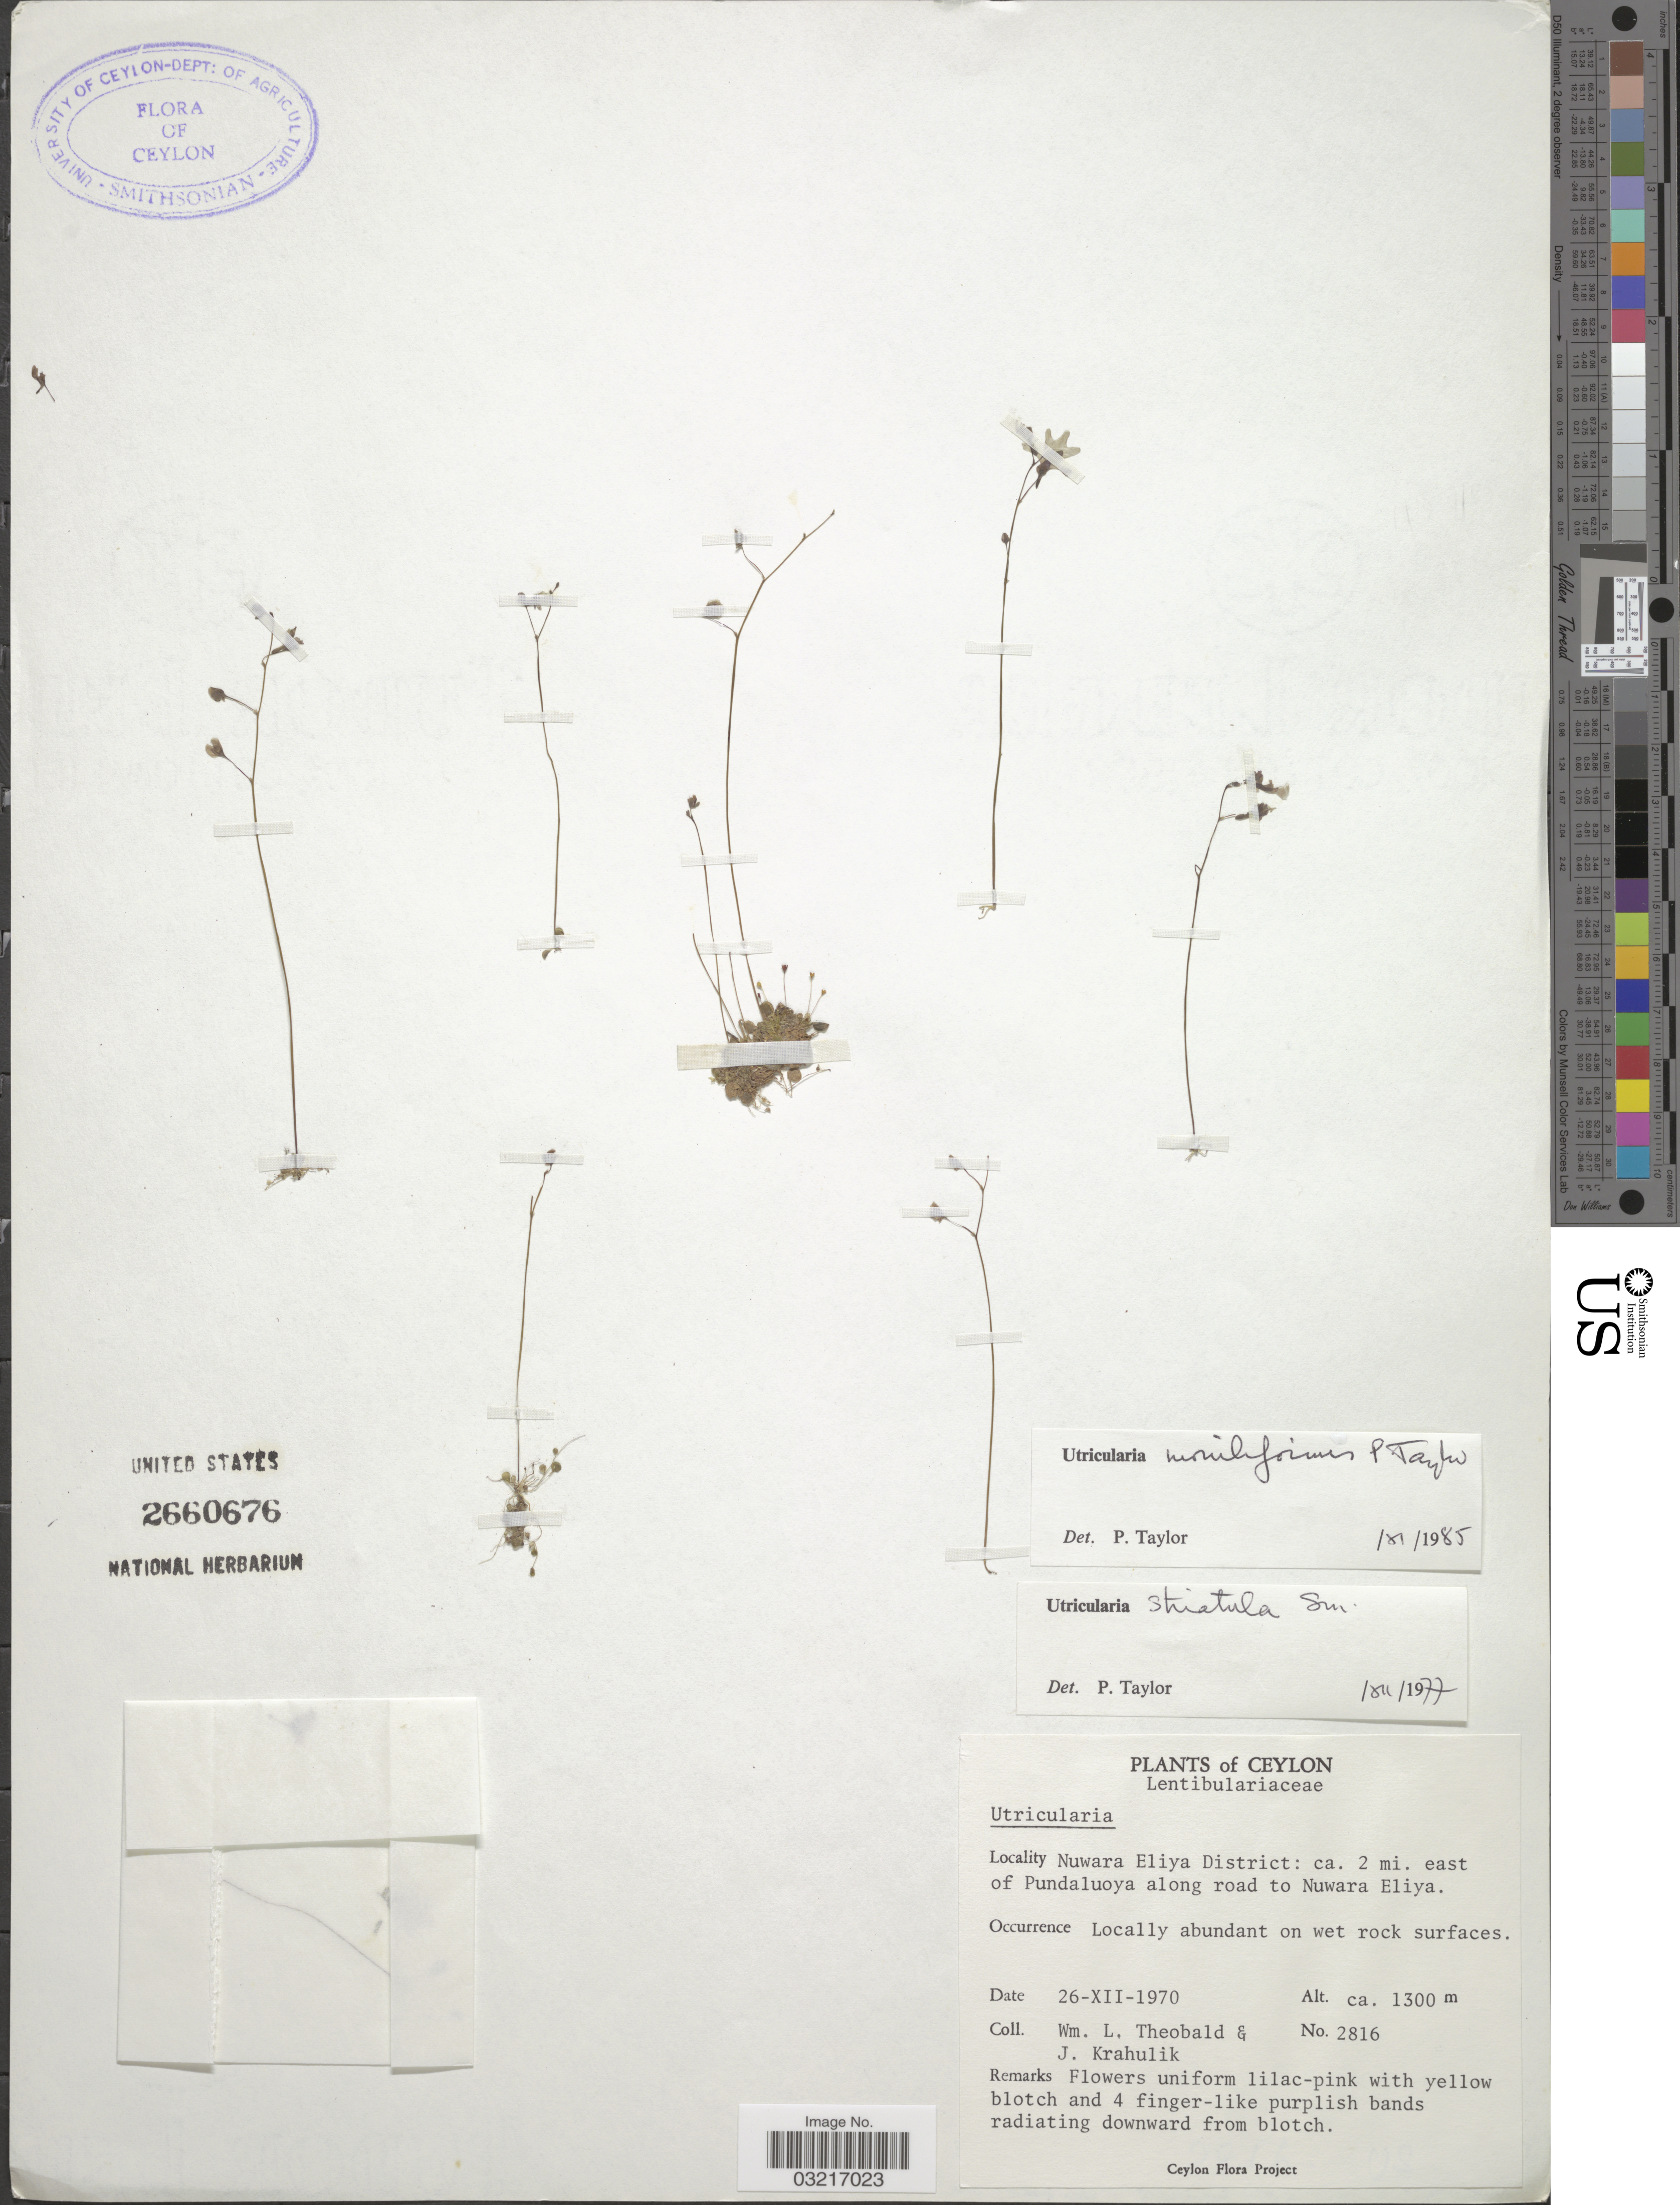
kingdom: Plantae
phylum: Tracheophyta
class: Magnoliopsida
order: Lamiales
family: Lentibulariaceae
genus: Utricularia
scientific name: Utricularia moniliformis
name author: P. Taylor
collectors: W. L. Theobald & J. Krahulik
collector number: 2816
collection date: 1970-12-26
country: Sri Lanka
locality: Ceylon, Nuwara Eliya District: ca. 2 mi. east of Pundaluoya along road to Nuwara Eliya.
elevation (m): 1300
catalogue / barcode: US 2660676